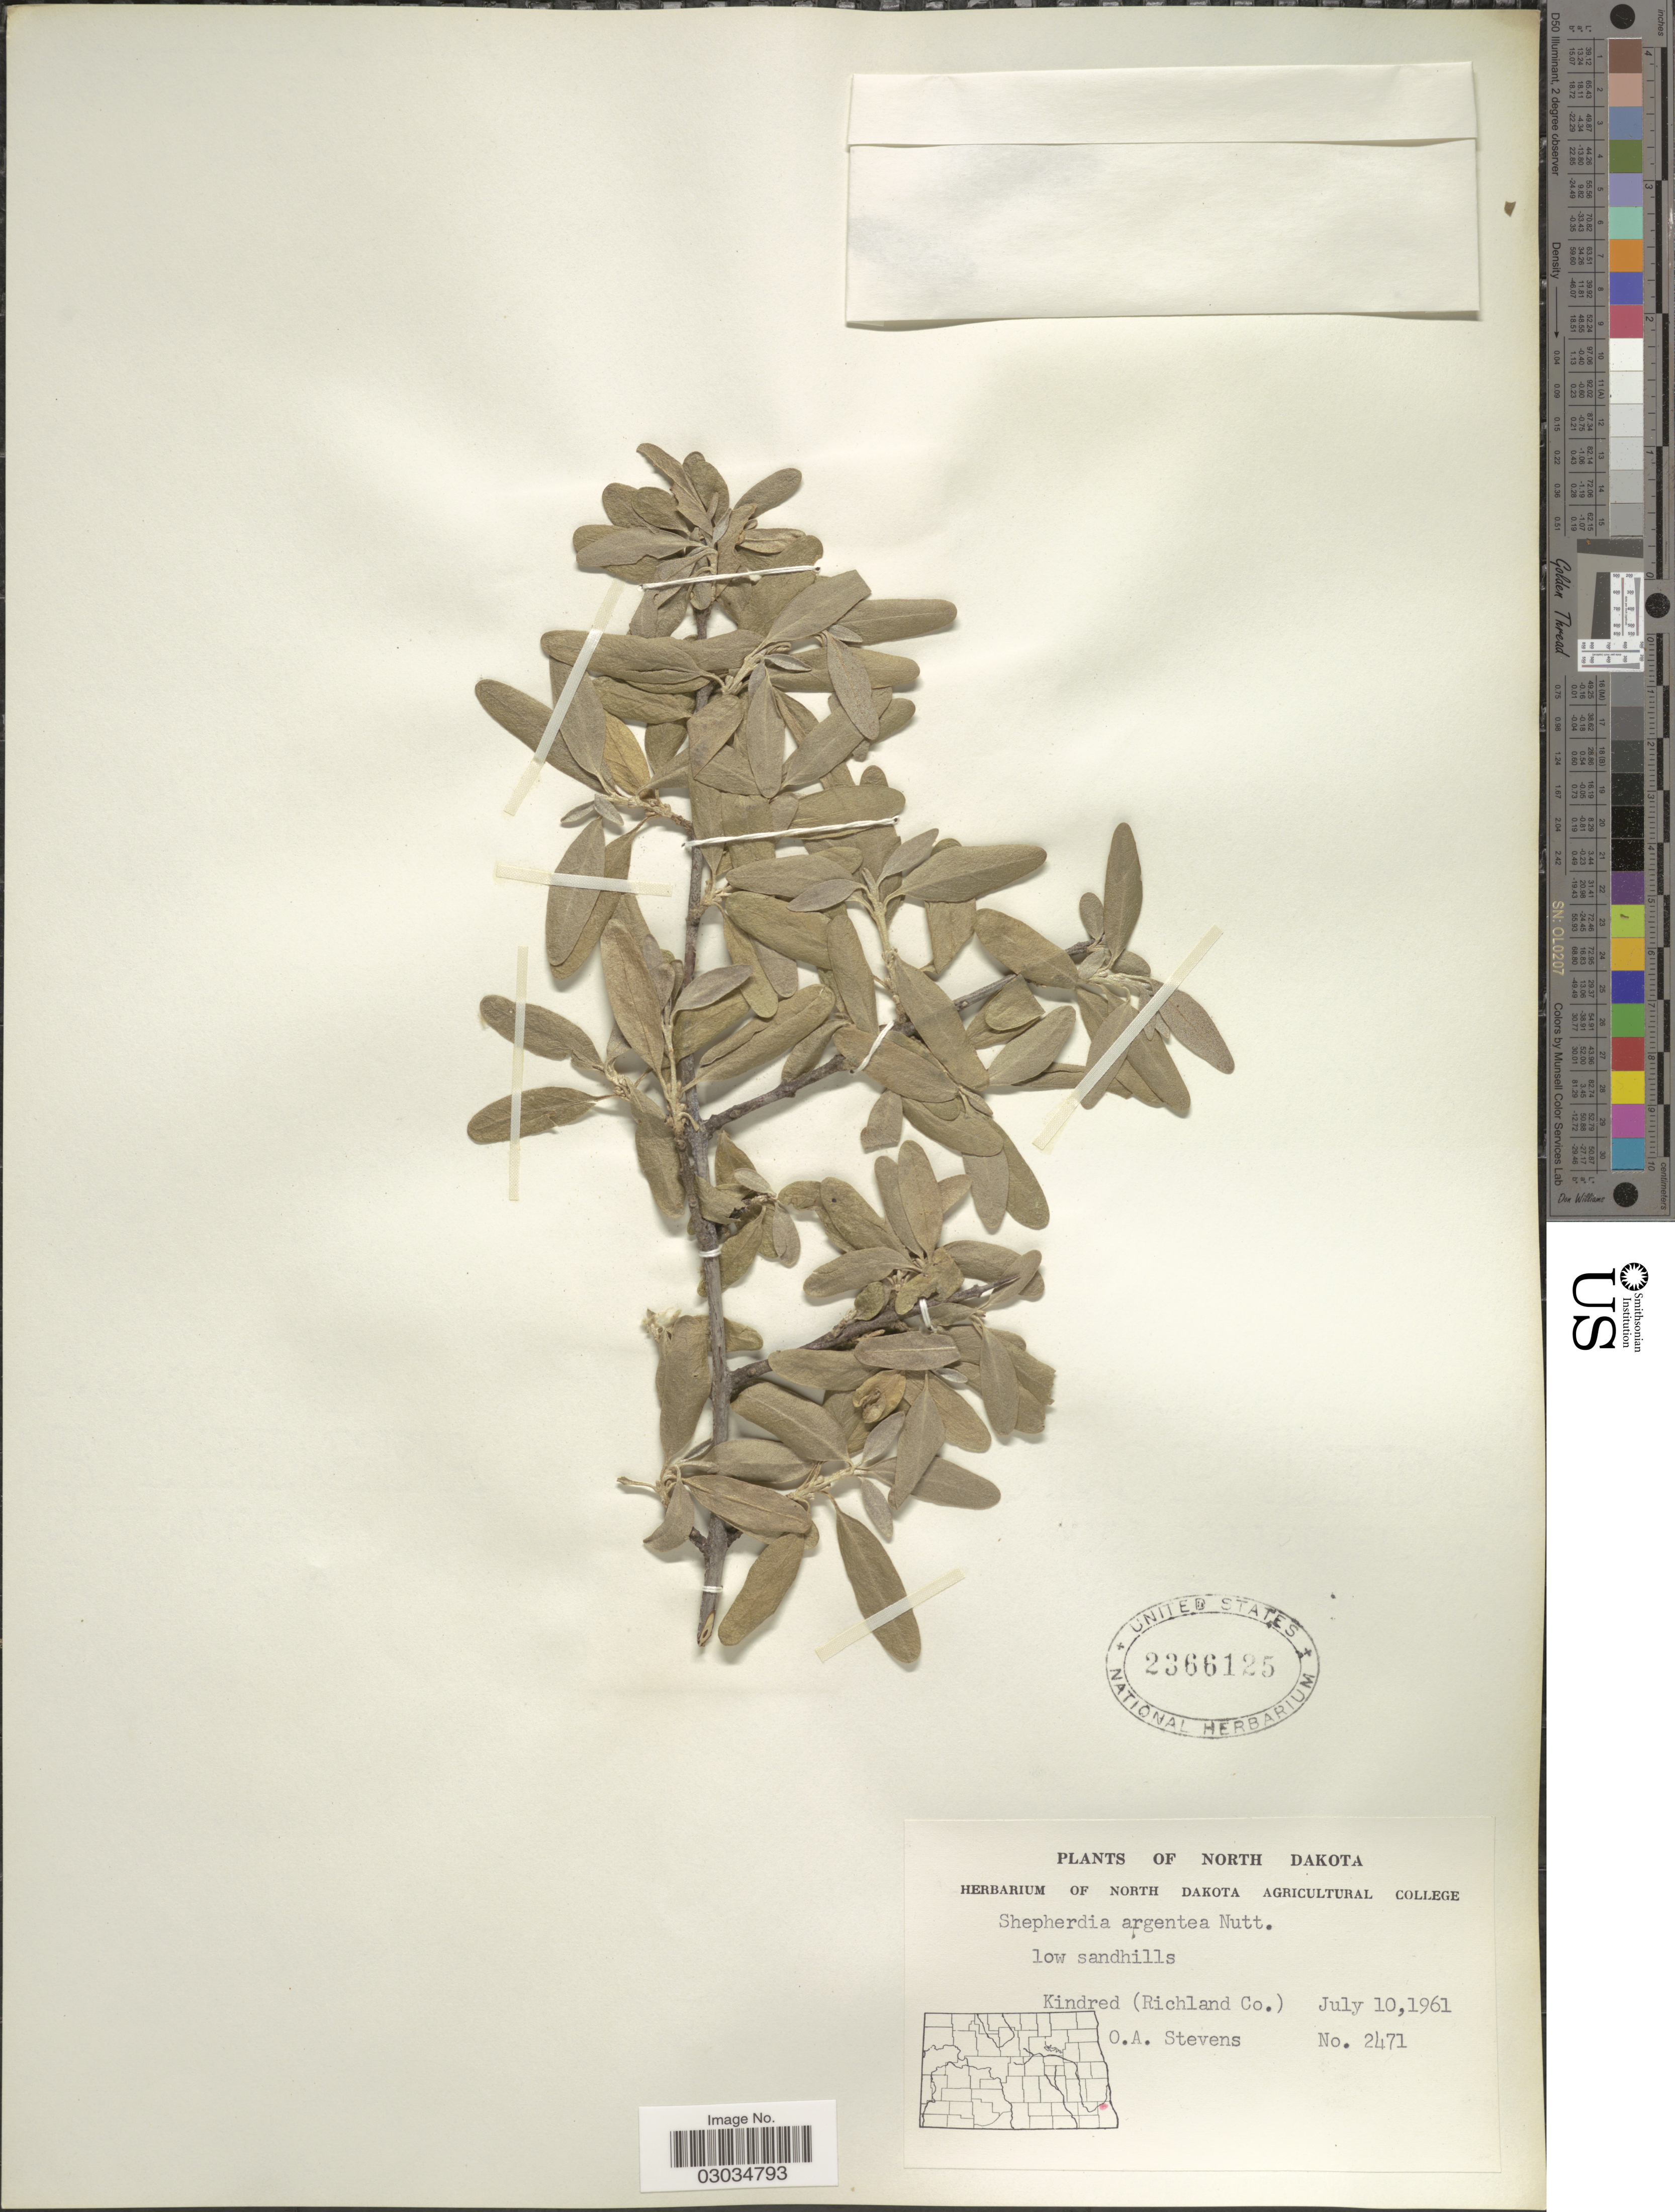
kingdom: Plantae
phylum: Tracheophyta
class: Magnoliopsida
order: Rosales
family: Elaeagnaceae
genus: Shepherdia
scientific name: Shepherdia argentea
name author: (Pursh) Nutt.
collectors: O. A. Stevens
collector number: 2471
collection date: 1961-07-10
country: United States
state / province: North Dakota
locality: Kindred (Richland Co.).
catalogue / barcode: US 2366125